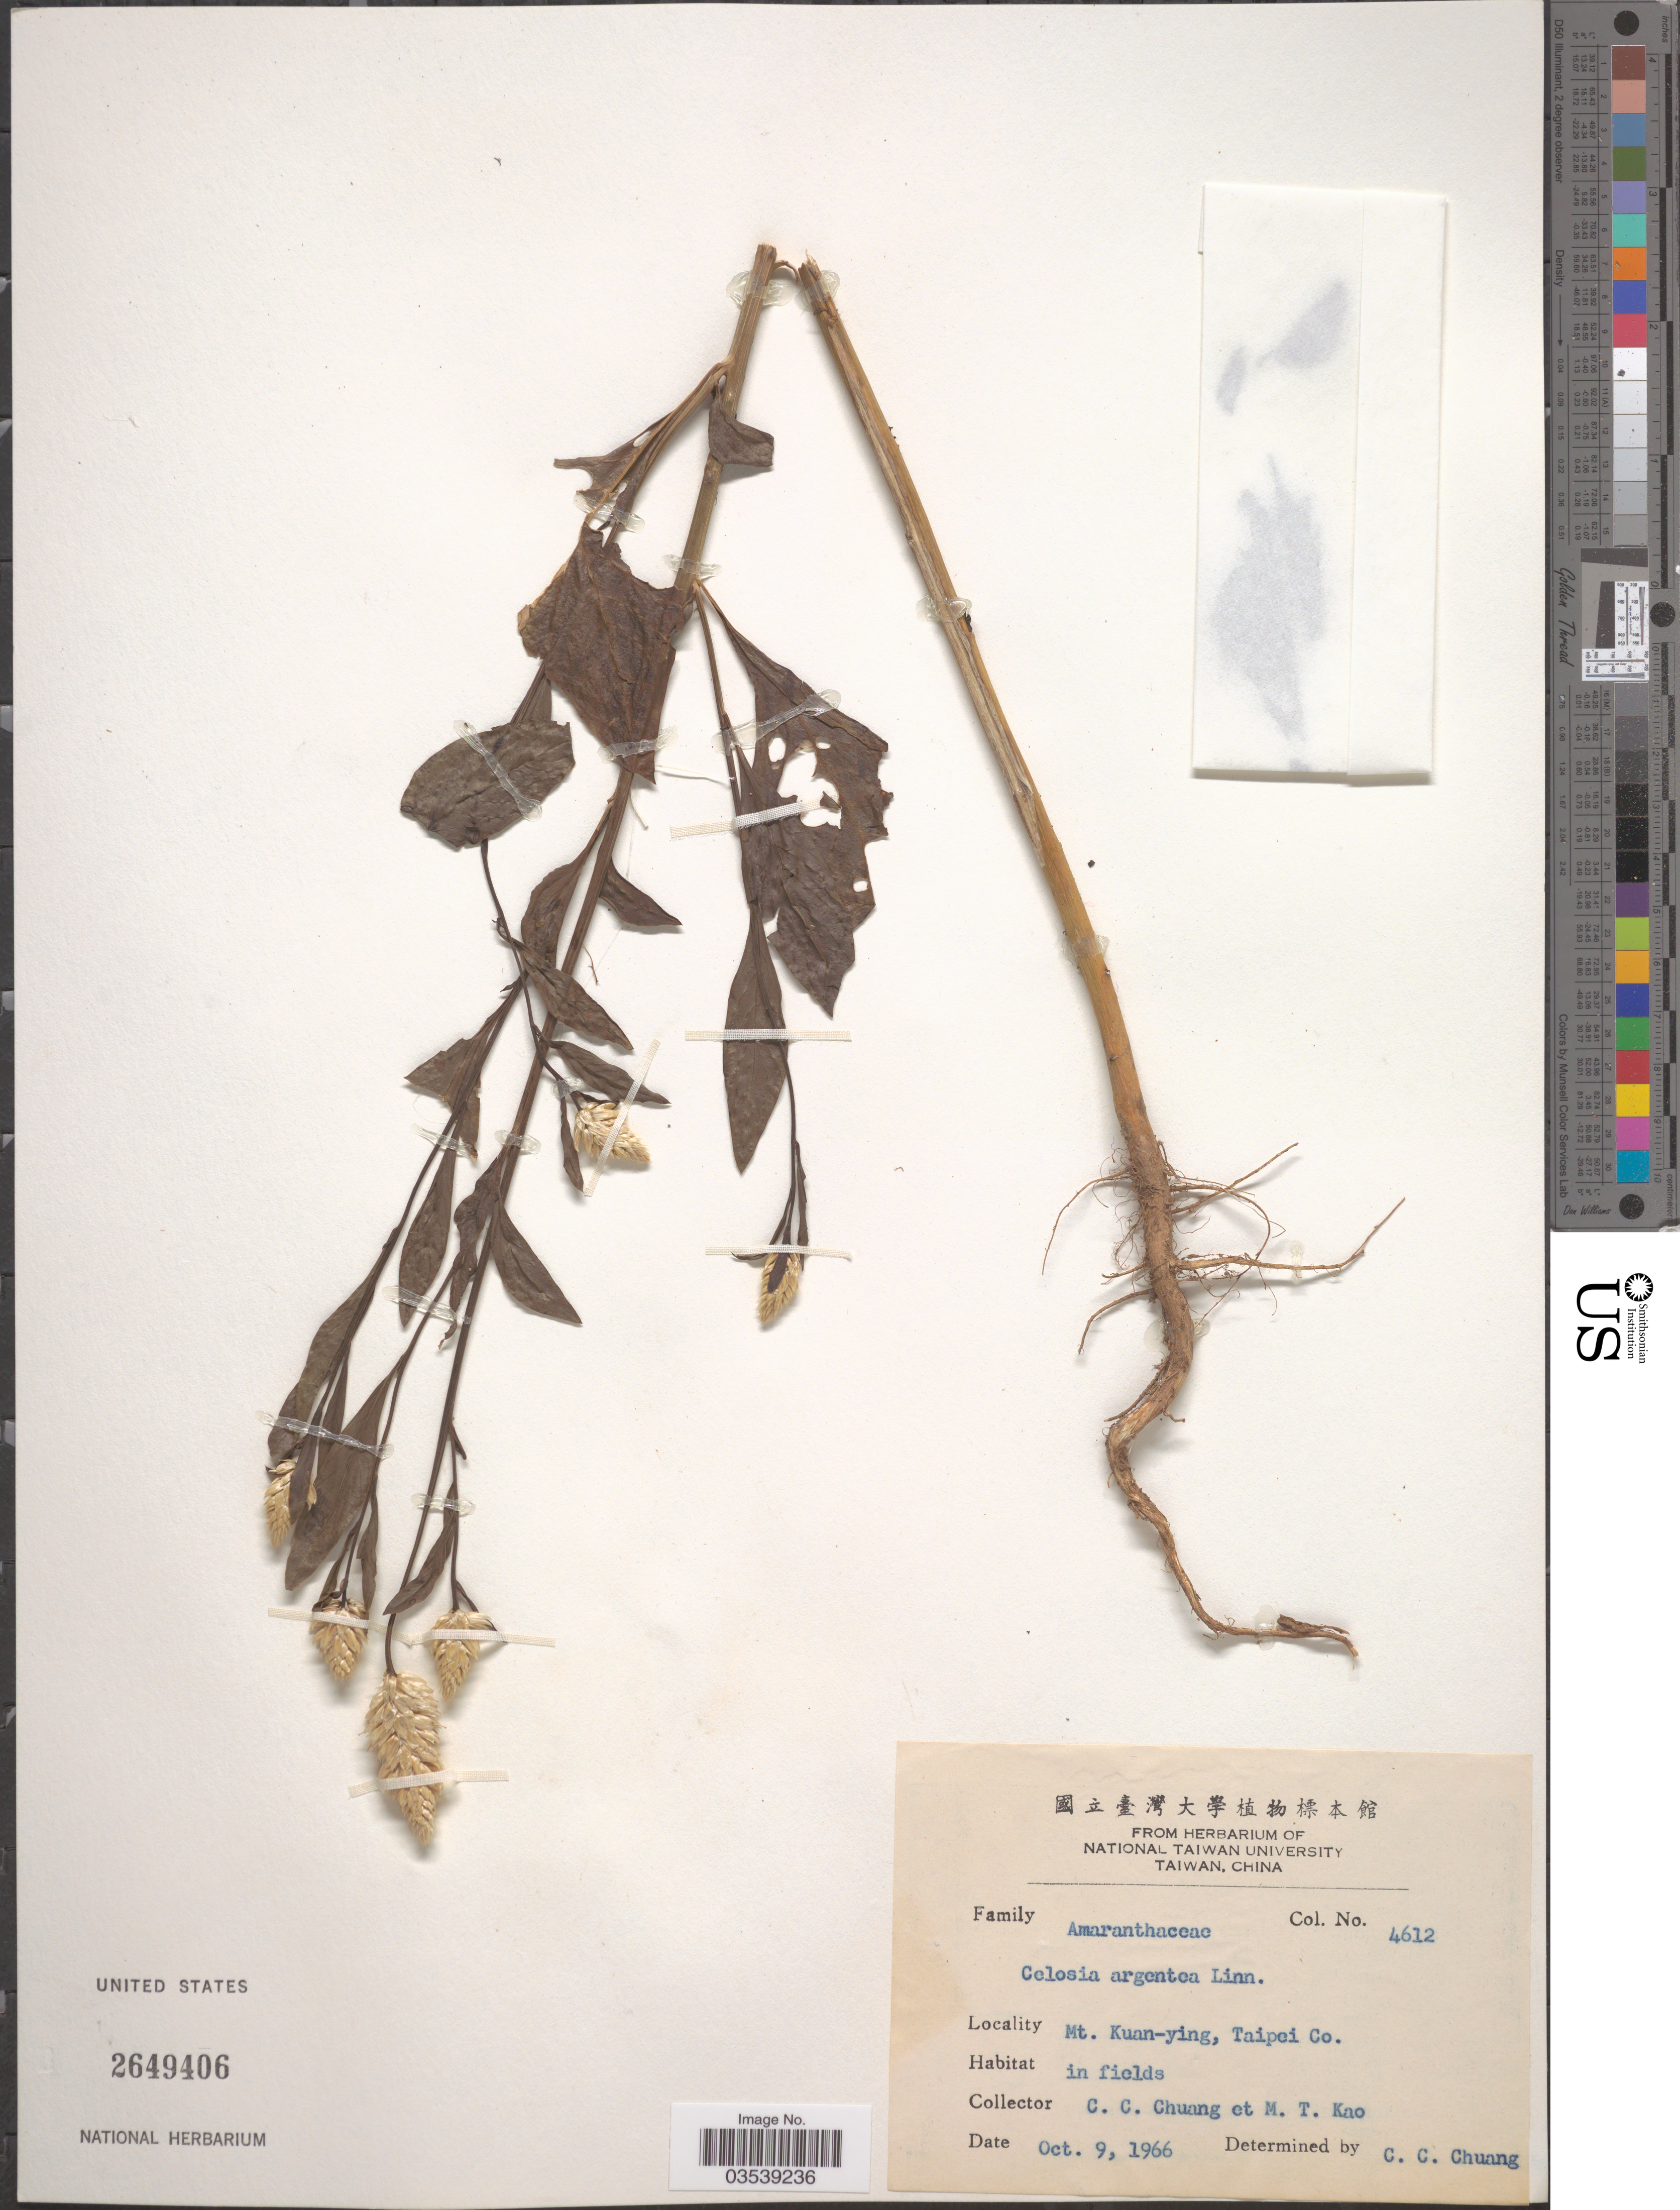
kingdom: Plantae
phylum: Tracheophyta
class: Magnoliopsida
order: Caryophyllales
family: Amaranthaceae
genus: Celosia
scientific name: Celosia argentea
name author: L.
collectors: C. C. Chuang & M. T. Kao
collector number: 4612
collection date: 1966-10-09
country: Taiwan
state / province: Taipei City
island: Taiwan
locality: Mt. Kuan-ying, Taipei Co.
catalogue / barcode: US 2649406